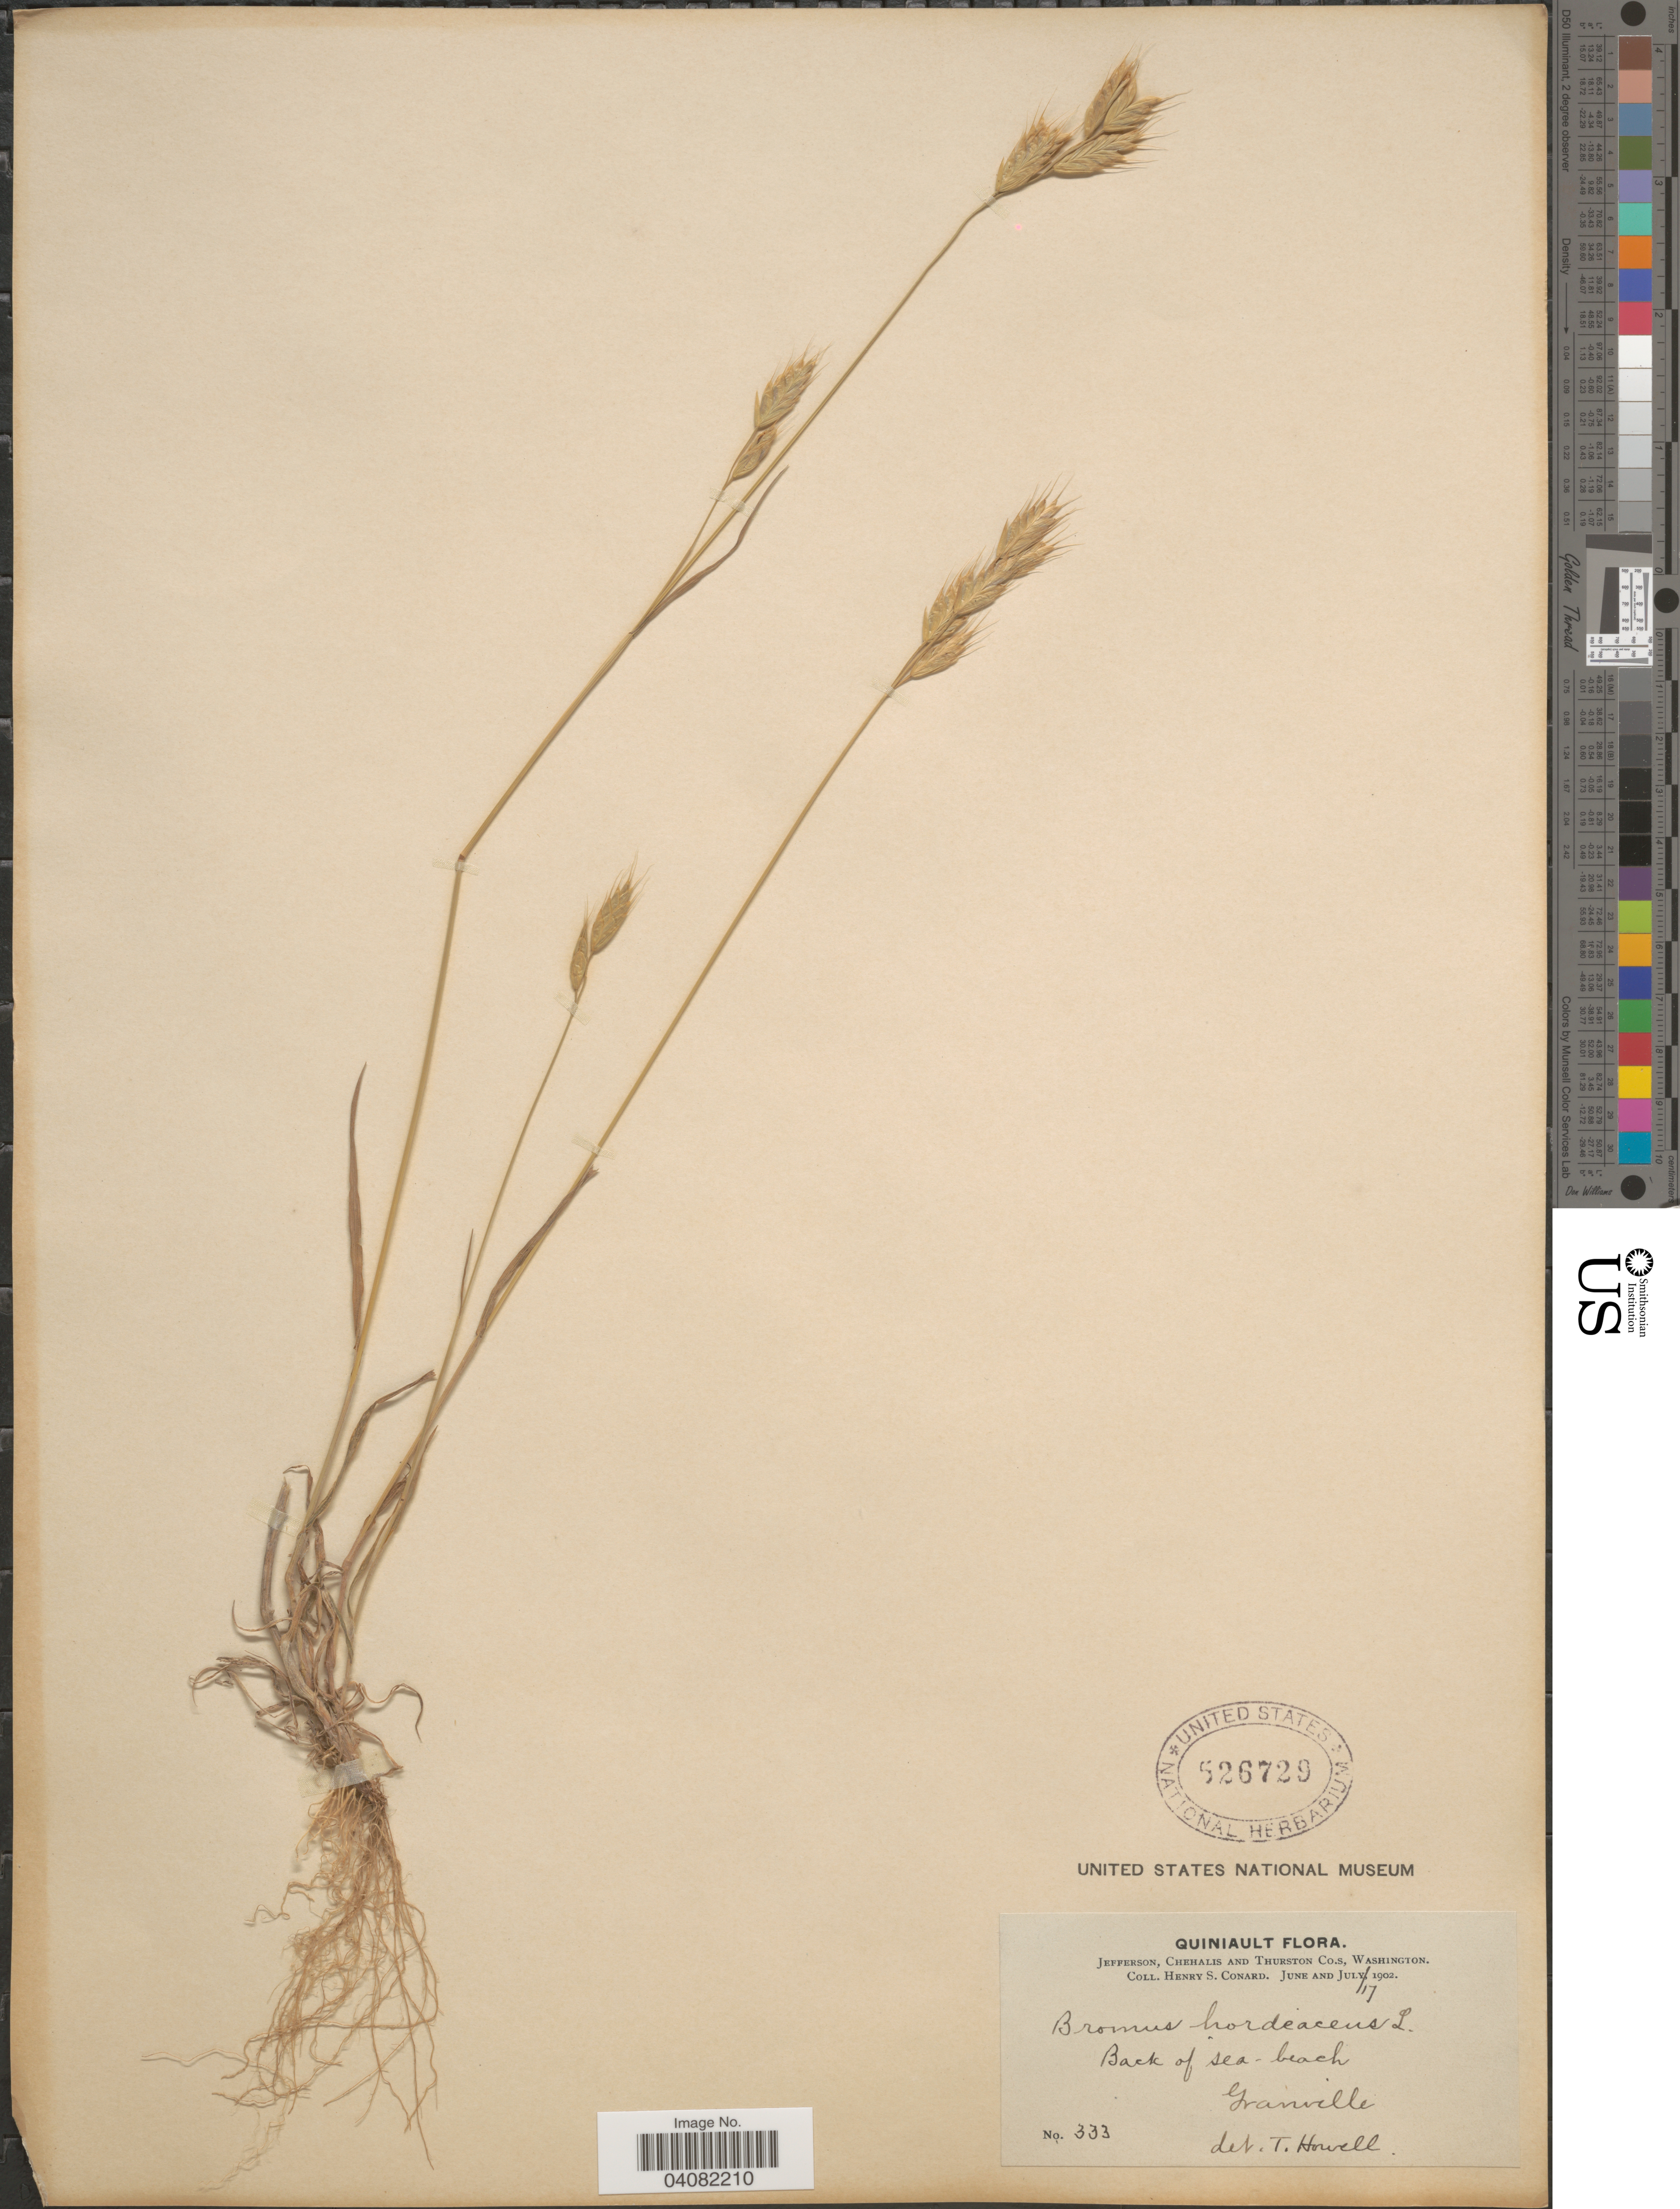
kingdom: Plantae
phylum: Tracheophyta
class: Liliopsida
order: Poales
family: Poaceae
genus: Bromus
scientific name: Bromus hordeaceus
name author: L.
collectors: H. S. Conard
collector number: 333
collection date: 1902-07-17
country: United States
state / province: Washington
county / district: Thurston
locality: Quiniault. Jefferson, Chehalis and Thurston Co.s. Back of sea-beach. Granville.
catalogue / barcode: US 526729